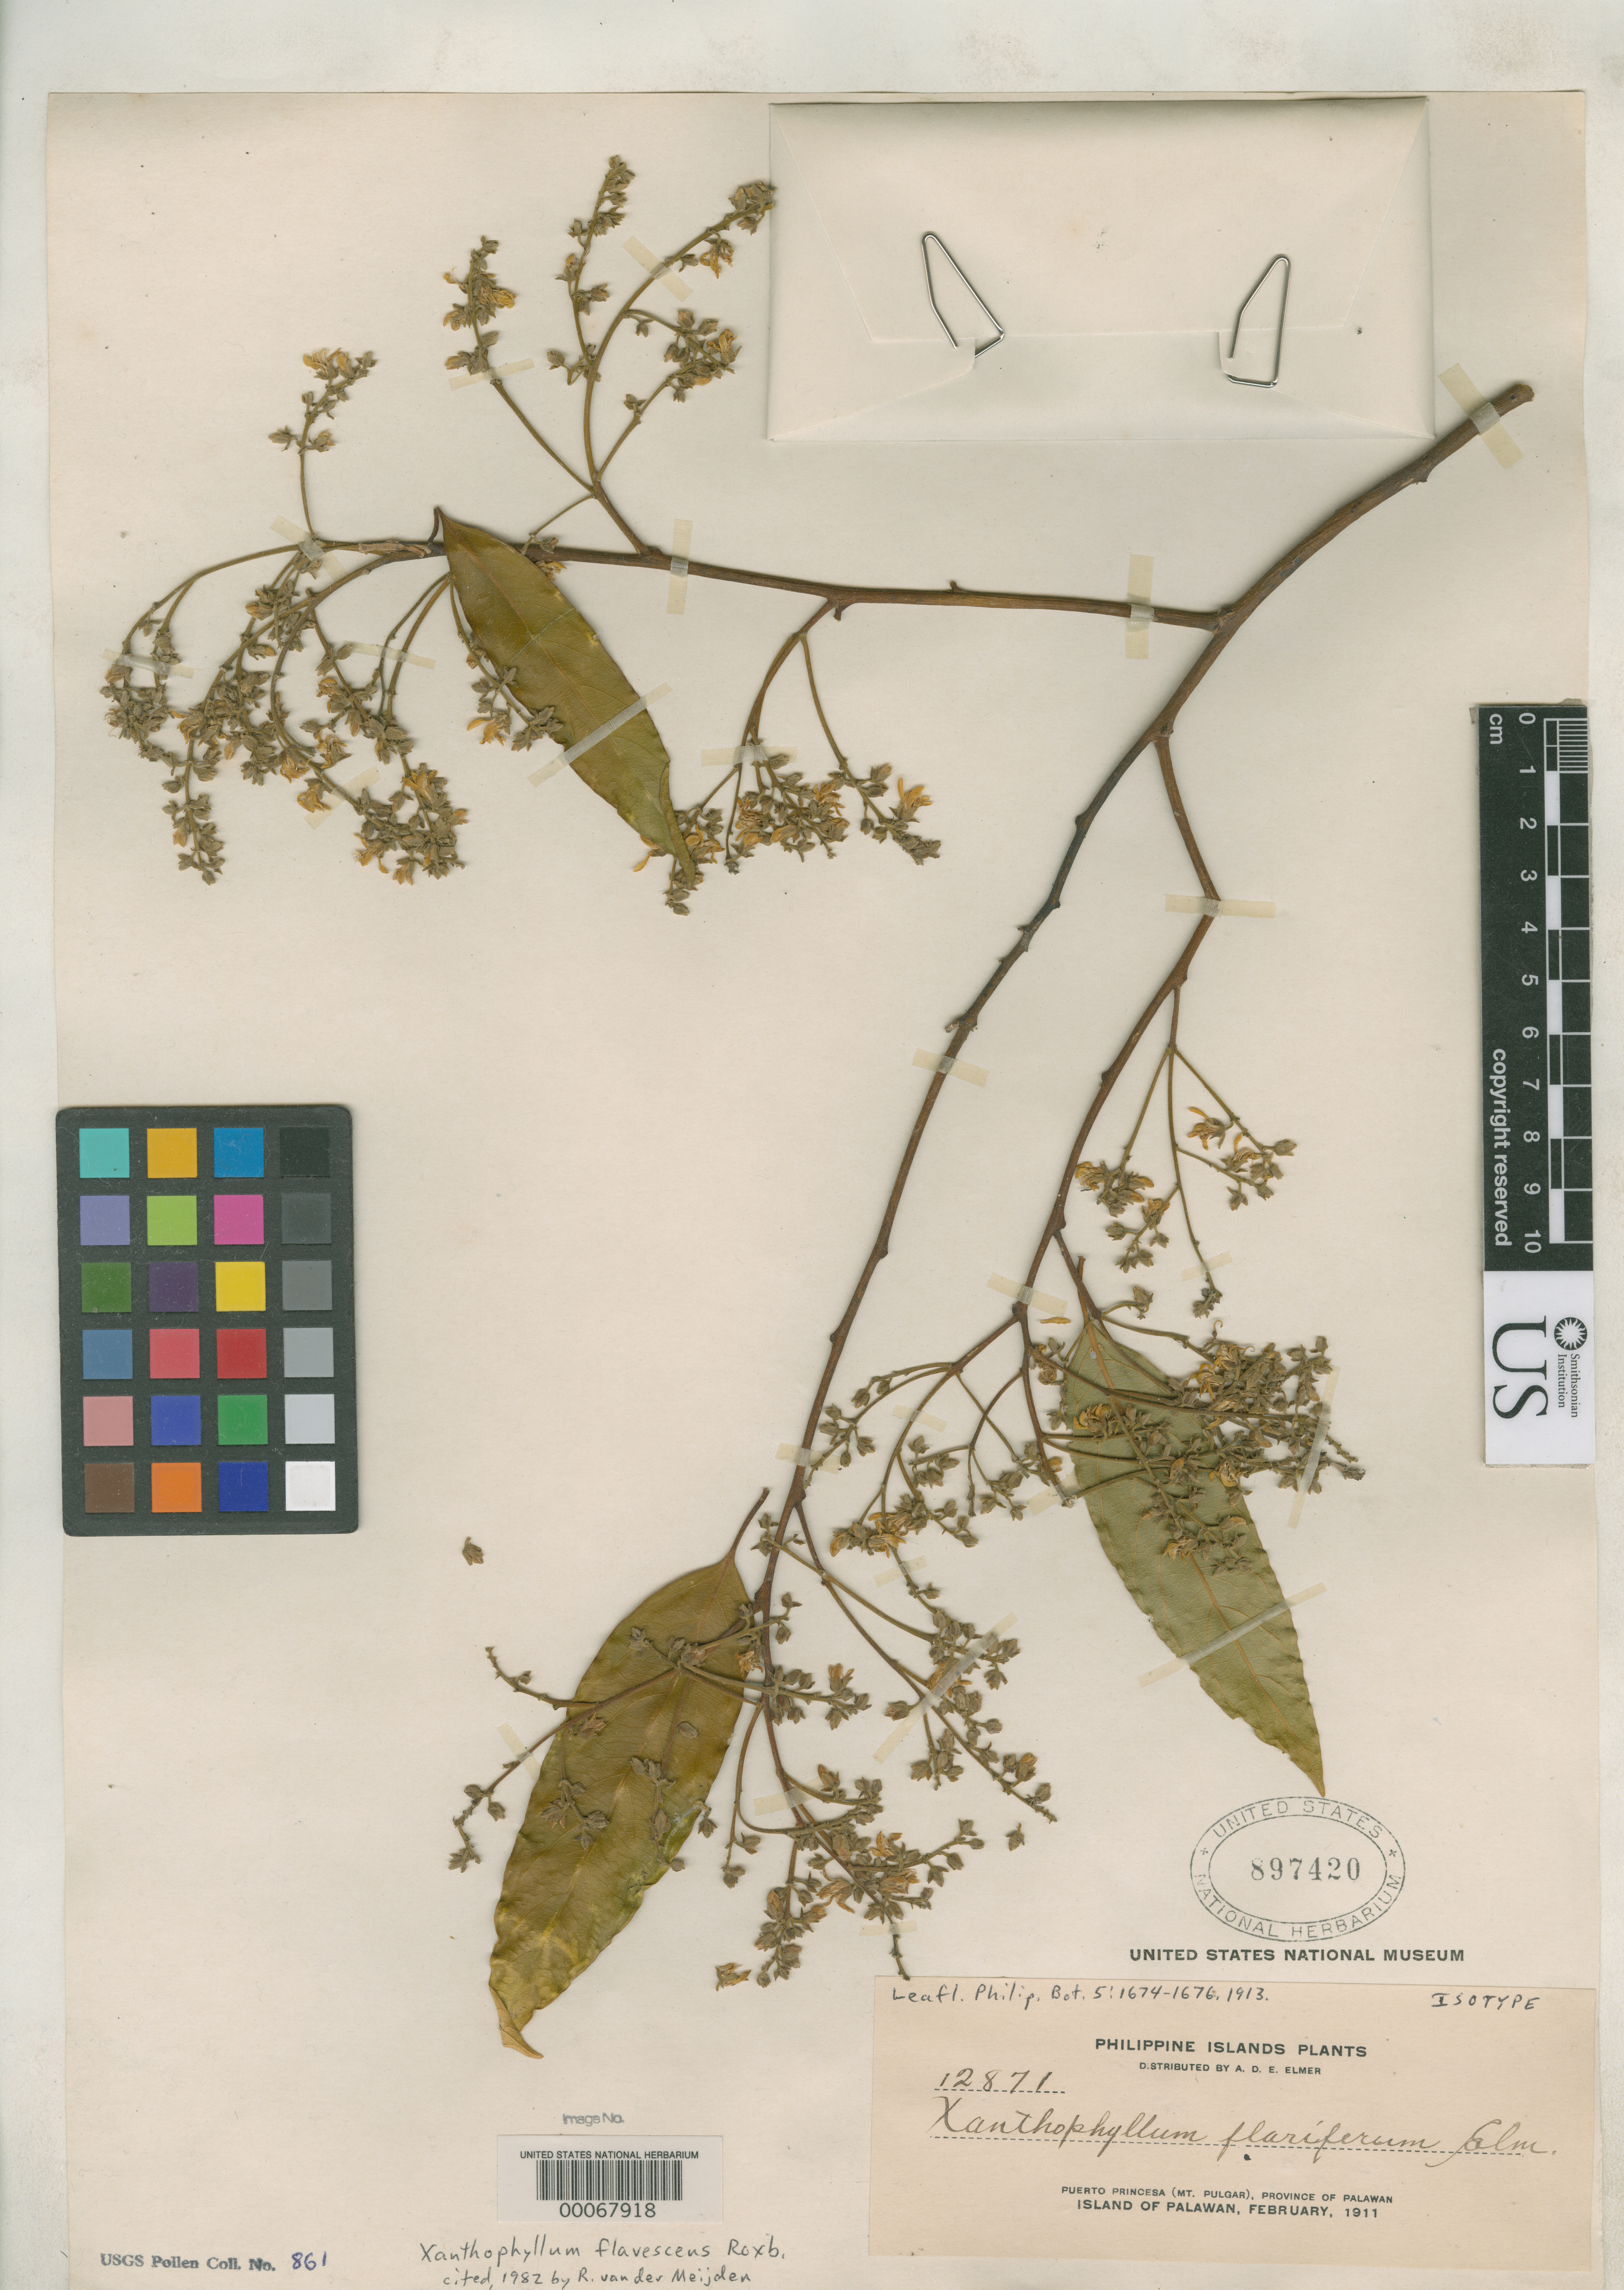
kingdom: Plantae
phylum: Tracheophyta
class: Magnoliopsida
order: Fabales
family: Polygalaceae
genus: Xanthophyllum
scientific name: Xanthophyllum floriferum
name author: Elmer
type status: Isotype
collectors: A. D. E. Elmer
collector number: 12871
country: Philippines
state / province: Mimaropa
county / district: Palawan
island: Palawan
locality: Puerto Princesa (Mt. Pulgar).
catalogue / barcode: US 897420